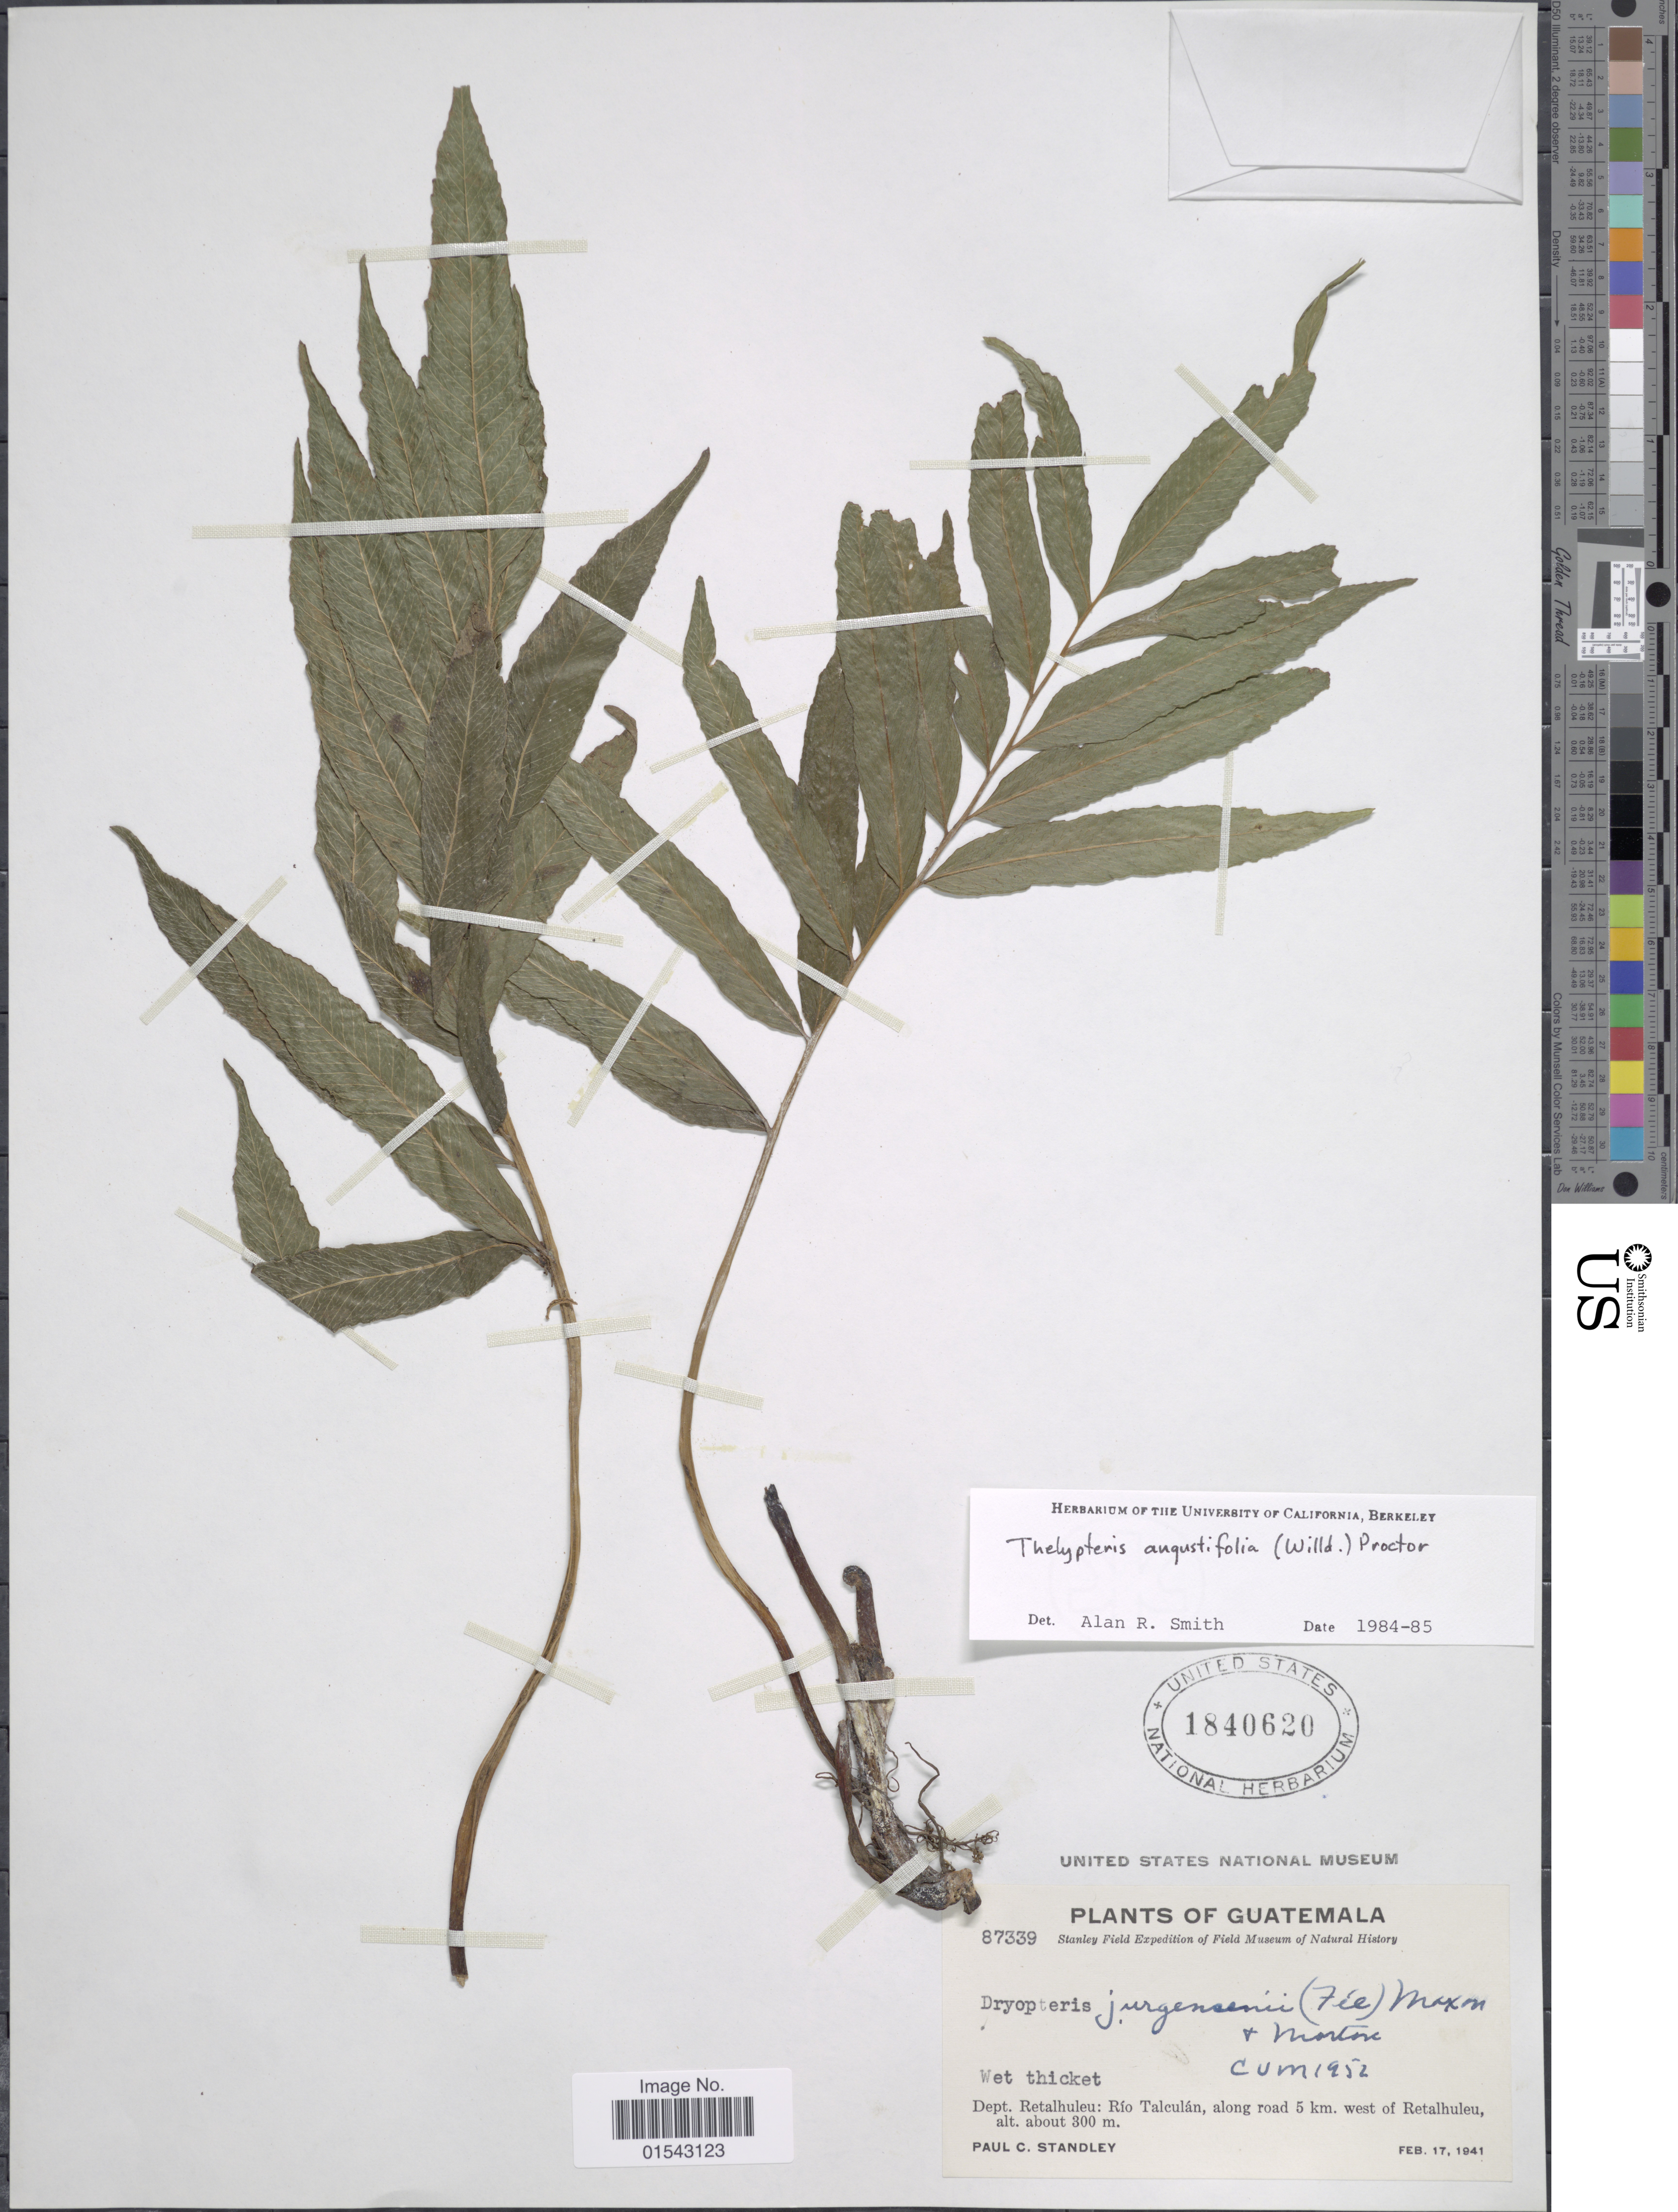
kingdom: Plantae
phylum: Tracheophyta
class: Polypodiopsida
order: Polypodiales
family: Thelypteridaceae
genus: Meniscium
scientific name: Meniscium angustifolium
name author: Willd.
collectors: P. C. Standley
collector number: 87339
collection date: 1941-02-17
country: Guatemala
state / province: Retalhuleu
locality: Dept. Retalhuleu: Rio Talculan, along road 5 km. west of Retalhuleu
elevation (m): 300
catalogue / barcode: US 1840620